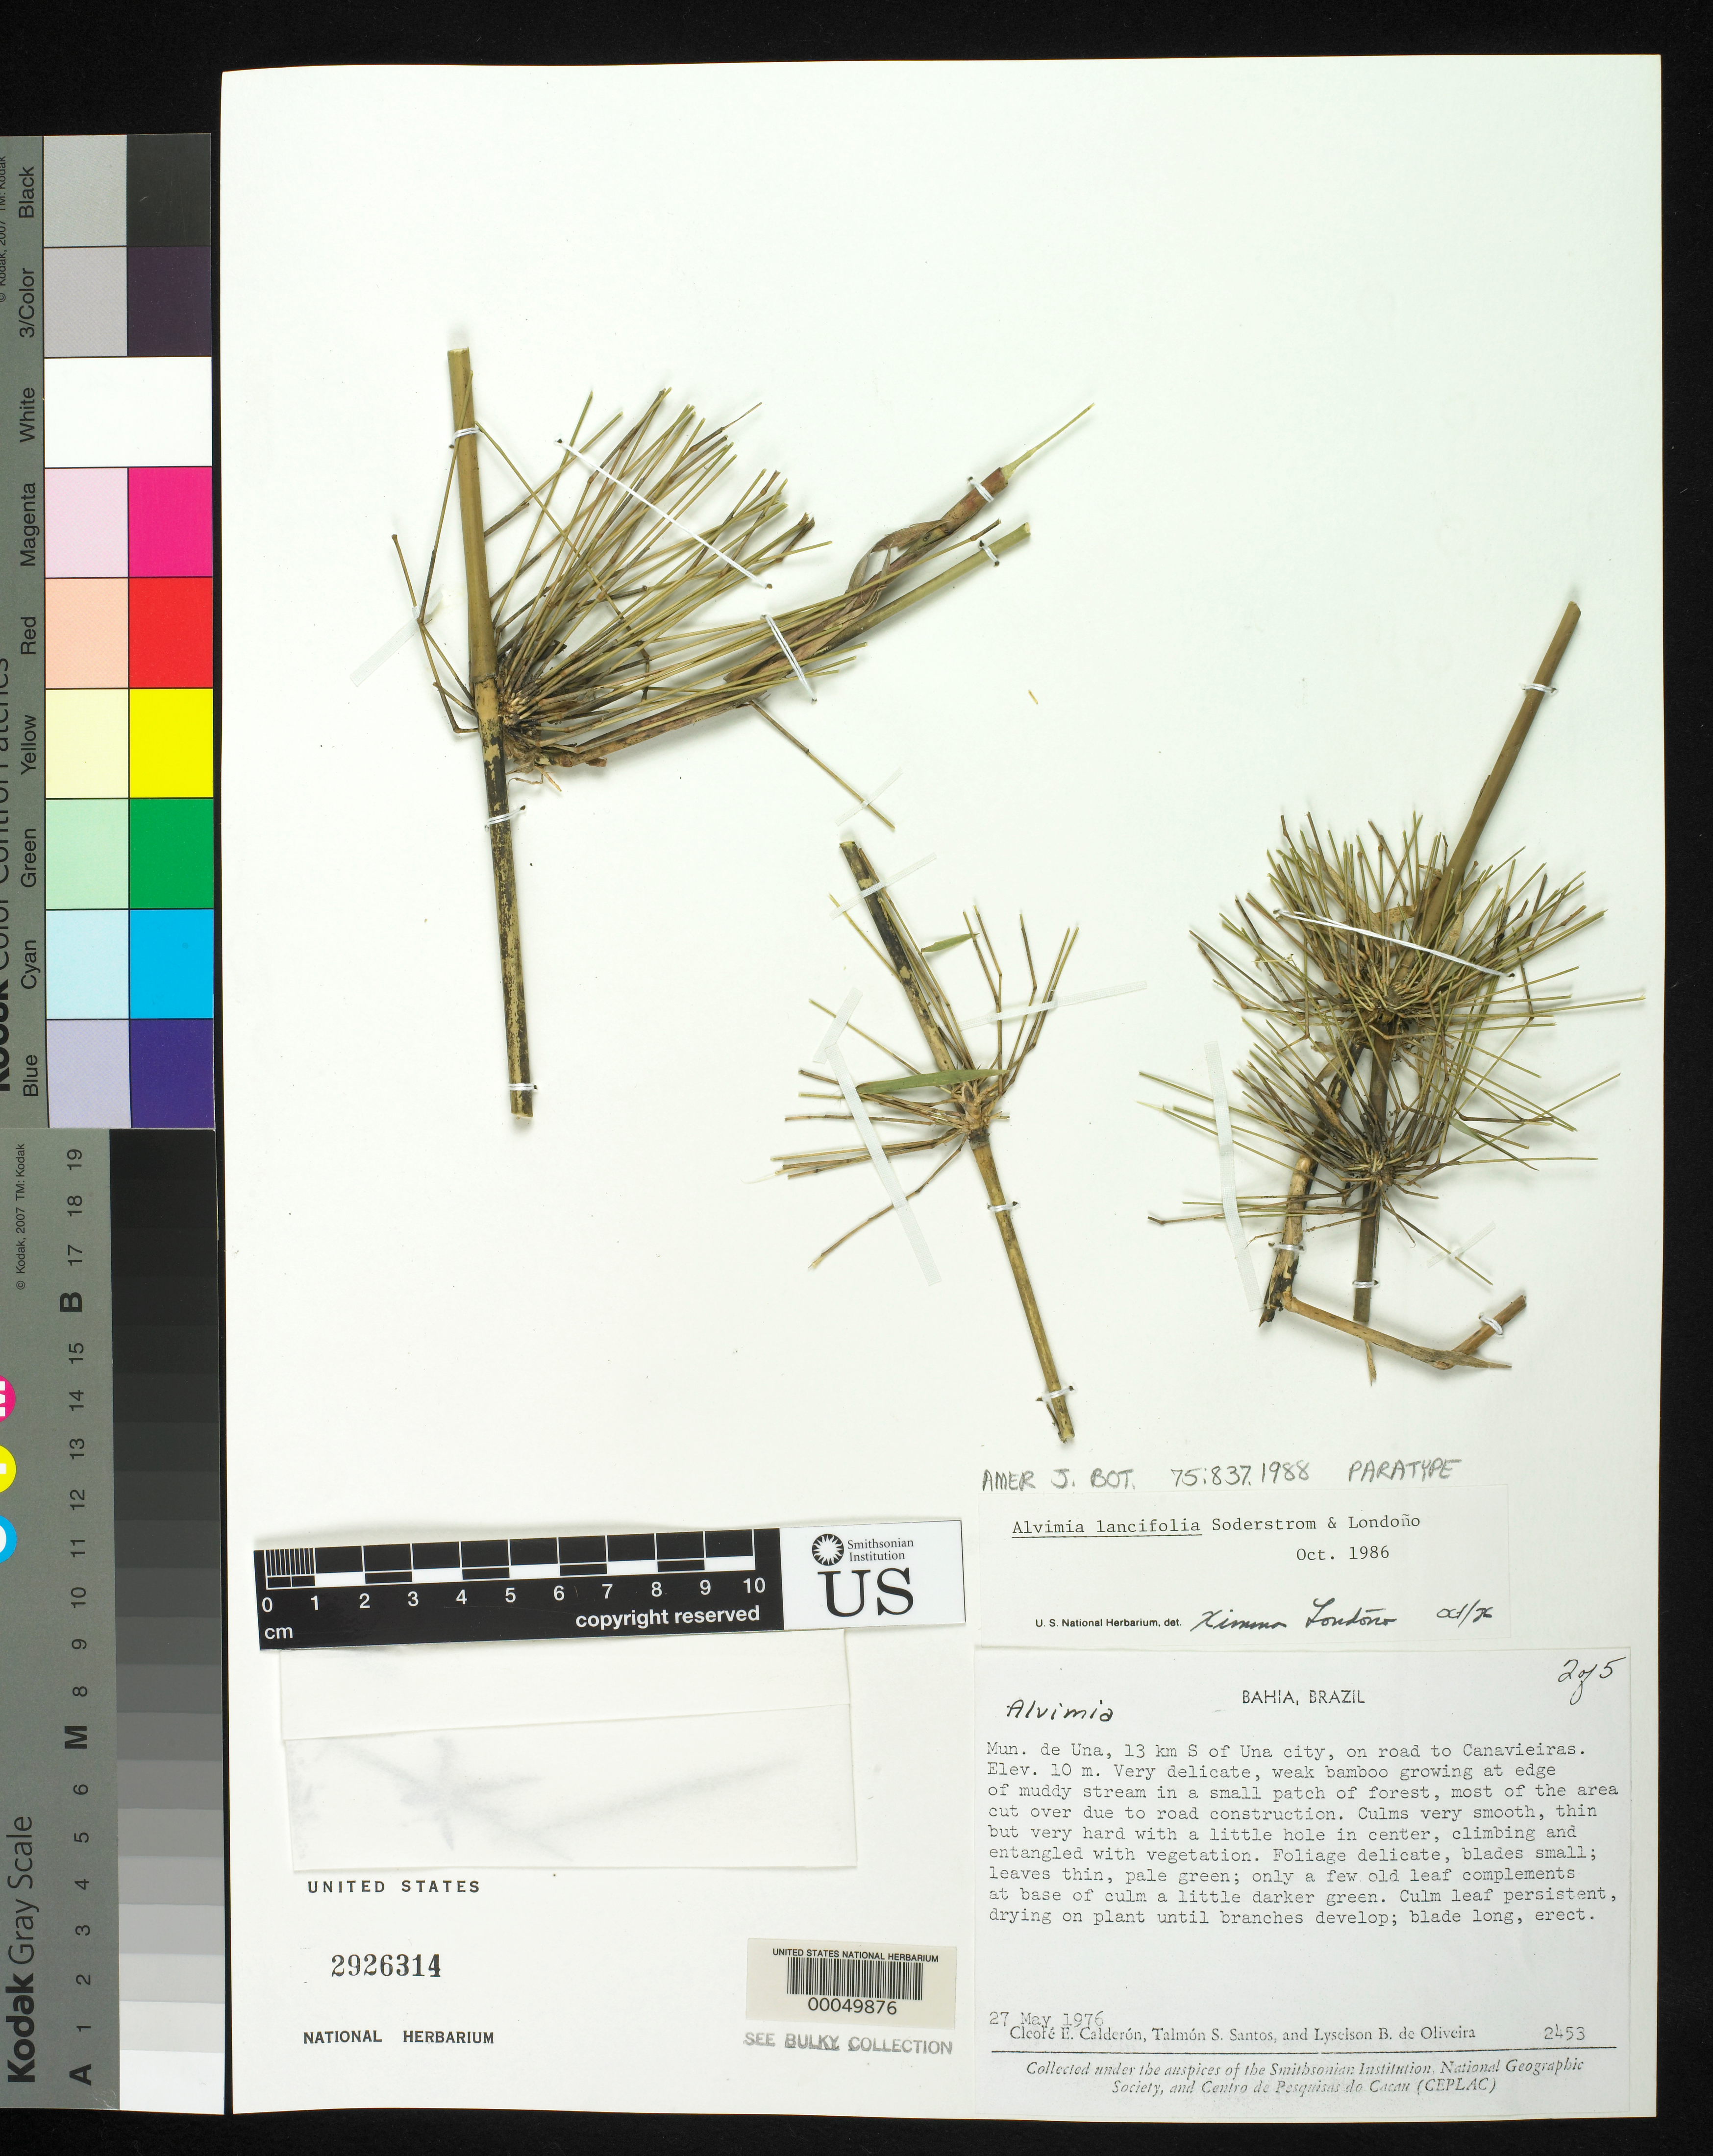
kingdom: Plantae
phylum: Tracheophyta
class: Liliopsida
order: Poales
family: Poaceae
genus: Alvimia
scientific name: Alvimia lancifolia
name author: Soderstr. & Londoño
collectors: C. E. Calderón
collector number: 2453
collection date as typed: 27 May 1976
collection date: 1976-05-27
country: Brazil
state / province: Bahia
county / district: Una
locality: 13 km s of una city, on road to canavieiras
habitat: Muddy stream in small patch of forest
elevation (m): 10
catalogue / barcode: US 2926314